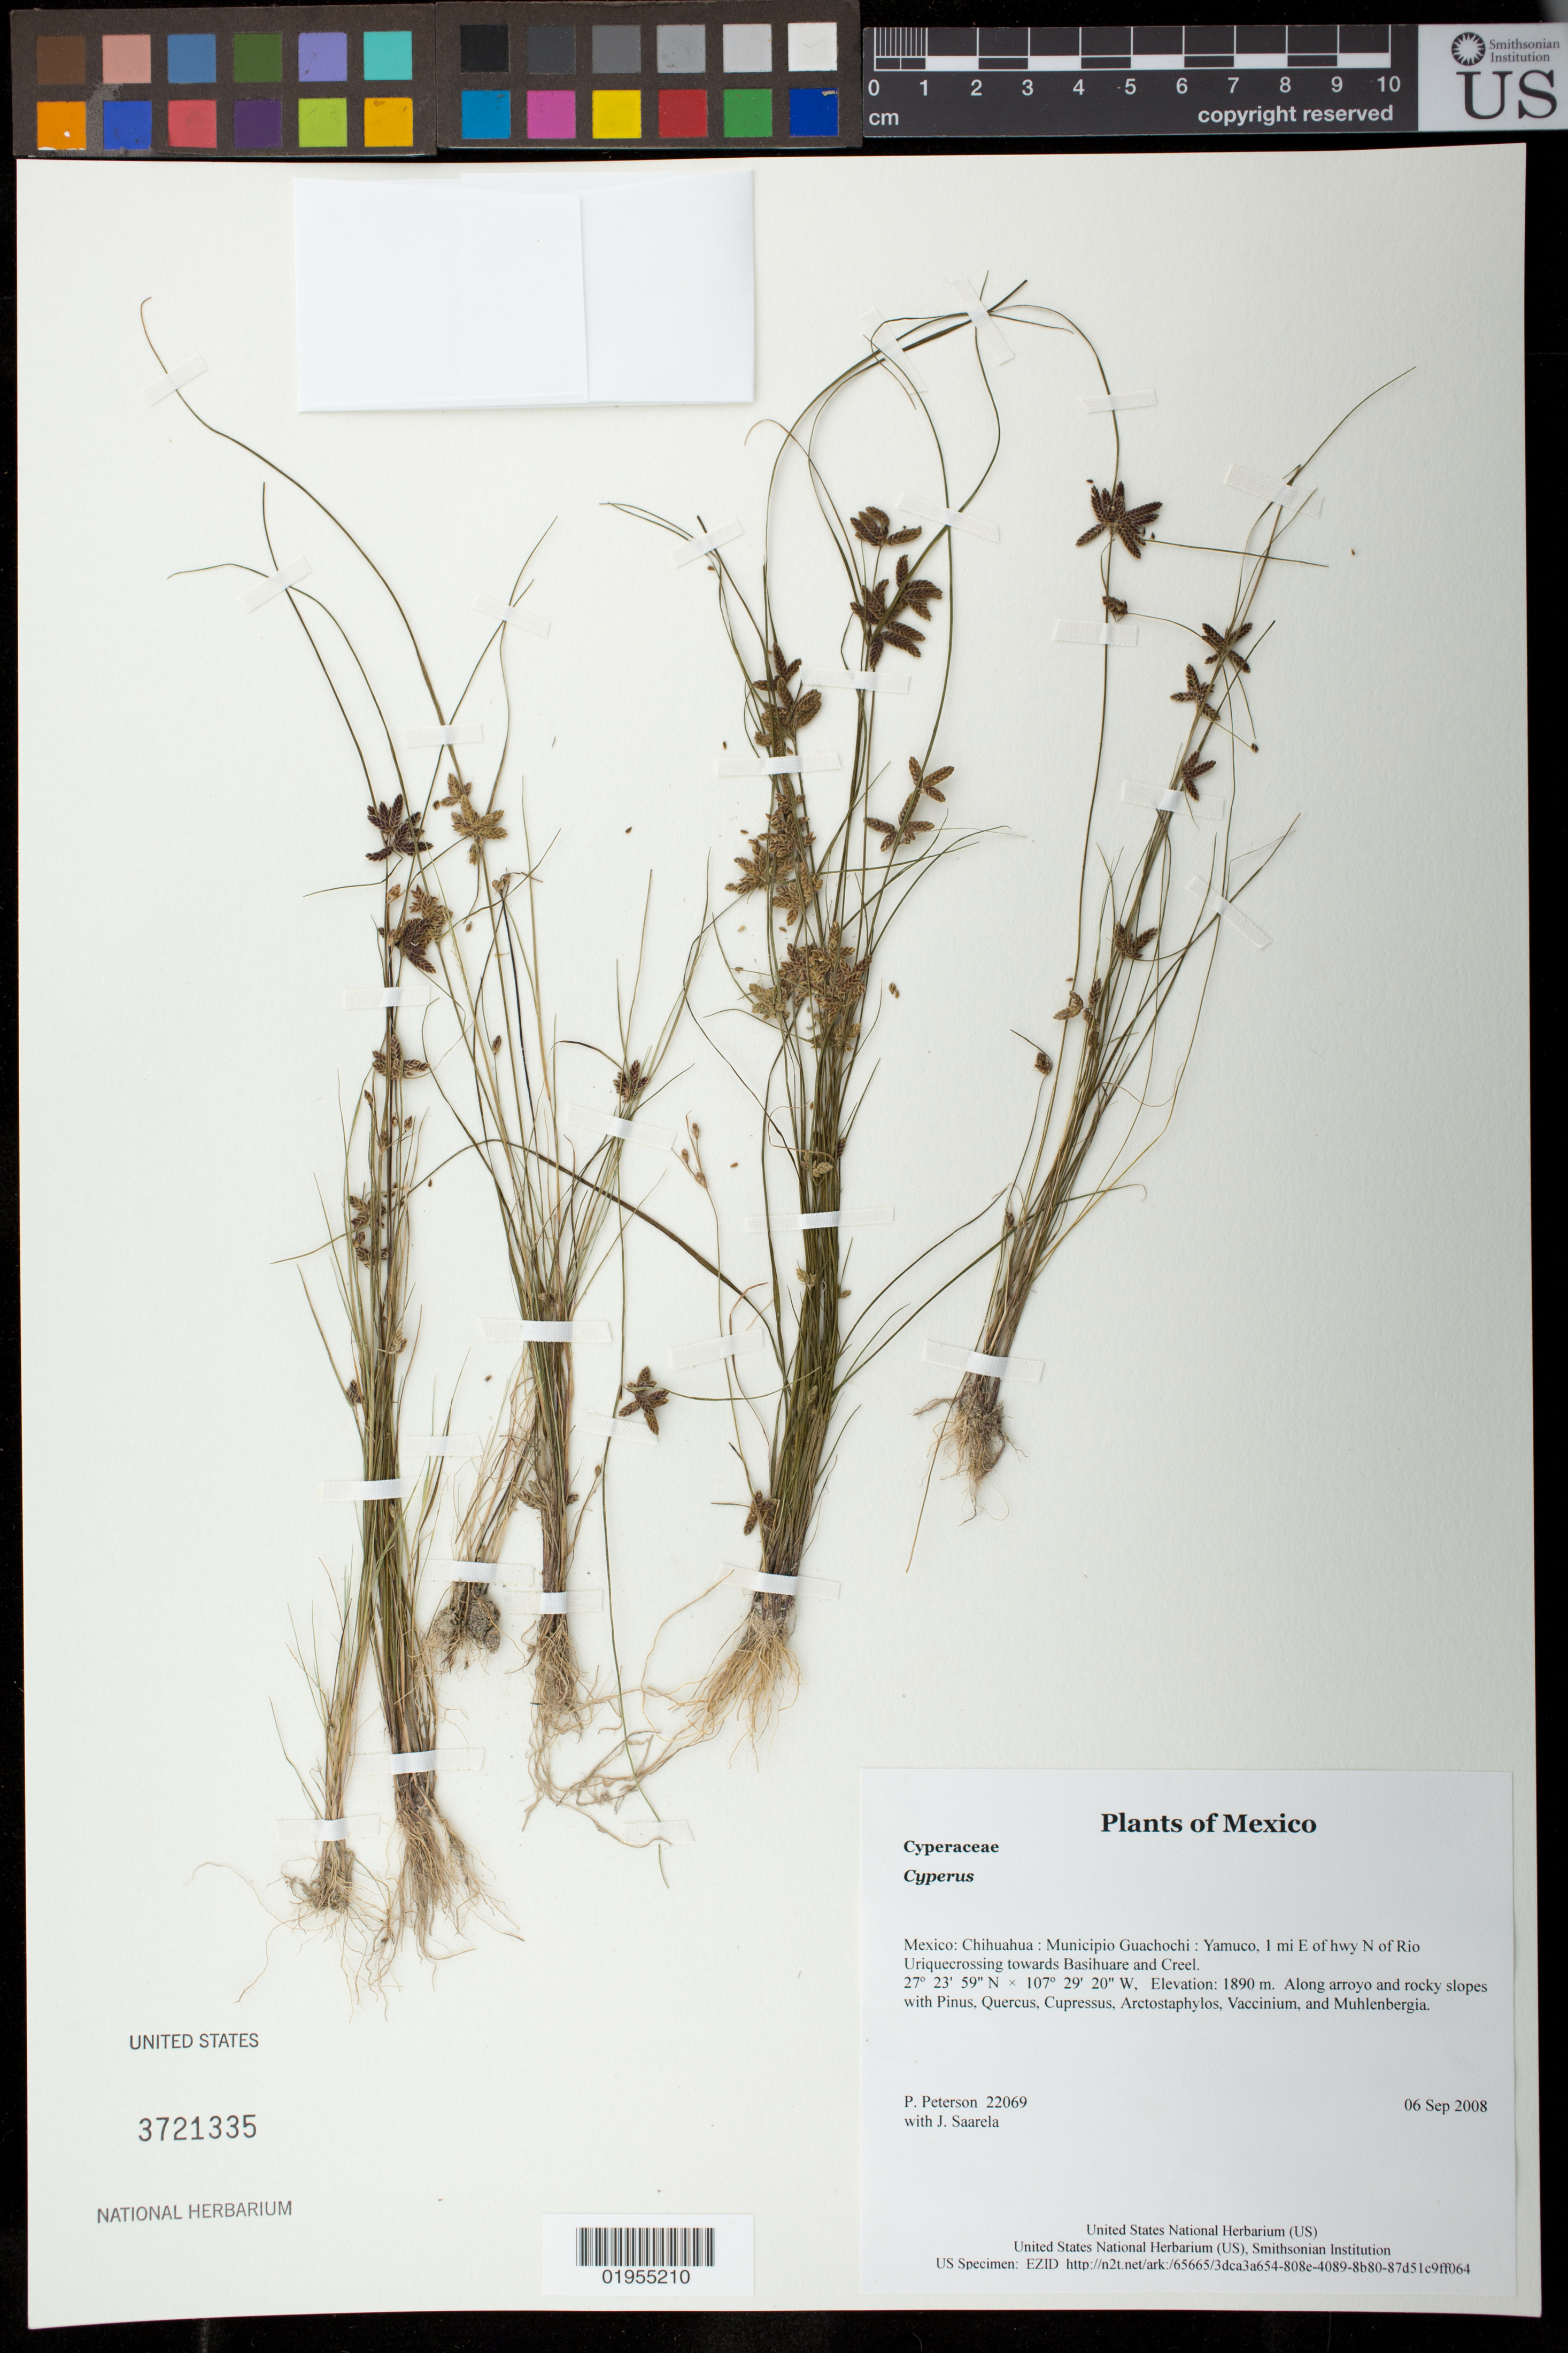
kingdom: Plantae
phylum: Tracheophyta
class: Liliopsida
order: Poales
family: Cyperaceae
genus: Cyperus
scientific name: Cyperus flavescens var. piceus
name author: (Liebm.) Fernald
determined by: Strong, Mark T., (BOT), Smithsonian Institution - National Museum of Natural History (UNITED STATES)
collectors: P. M. Peterson & J. Saarela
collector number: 22069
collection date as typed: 06 Sep 2008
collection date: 2008-09-06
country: Mexico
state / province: Chihuahua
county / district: Municipio Guachochi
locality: Yamuco, 1 mi E of hwy N of Rio Uriquecrossing towards Basihuare and Creel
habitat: Along arroyo and rocky slopes with Pinus, Quercus, Cupressus, Arctostaphylos, Vaccinium, and Muhlenbergia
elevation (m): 1890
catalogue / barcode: US 3721335